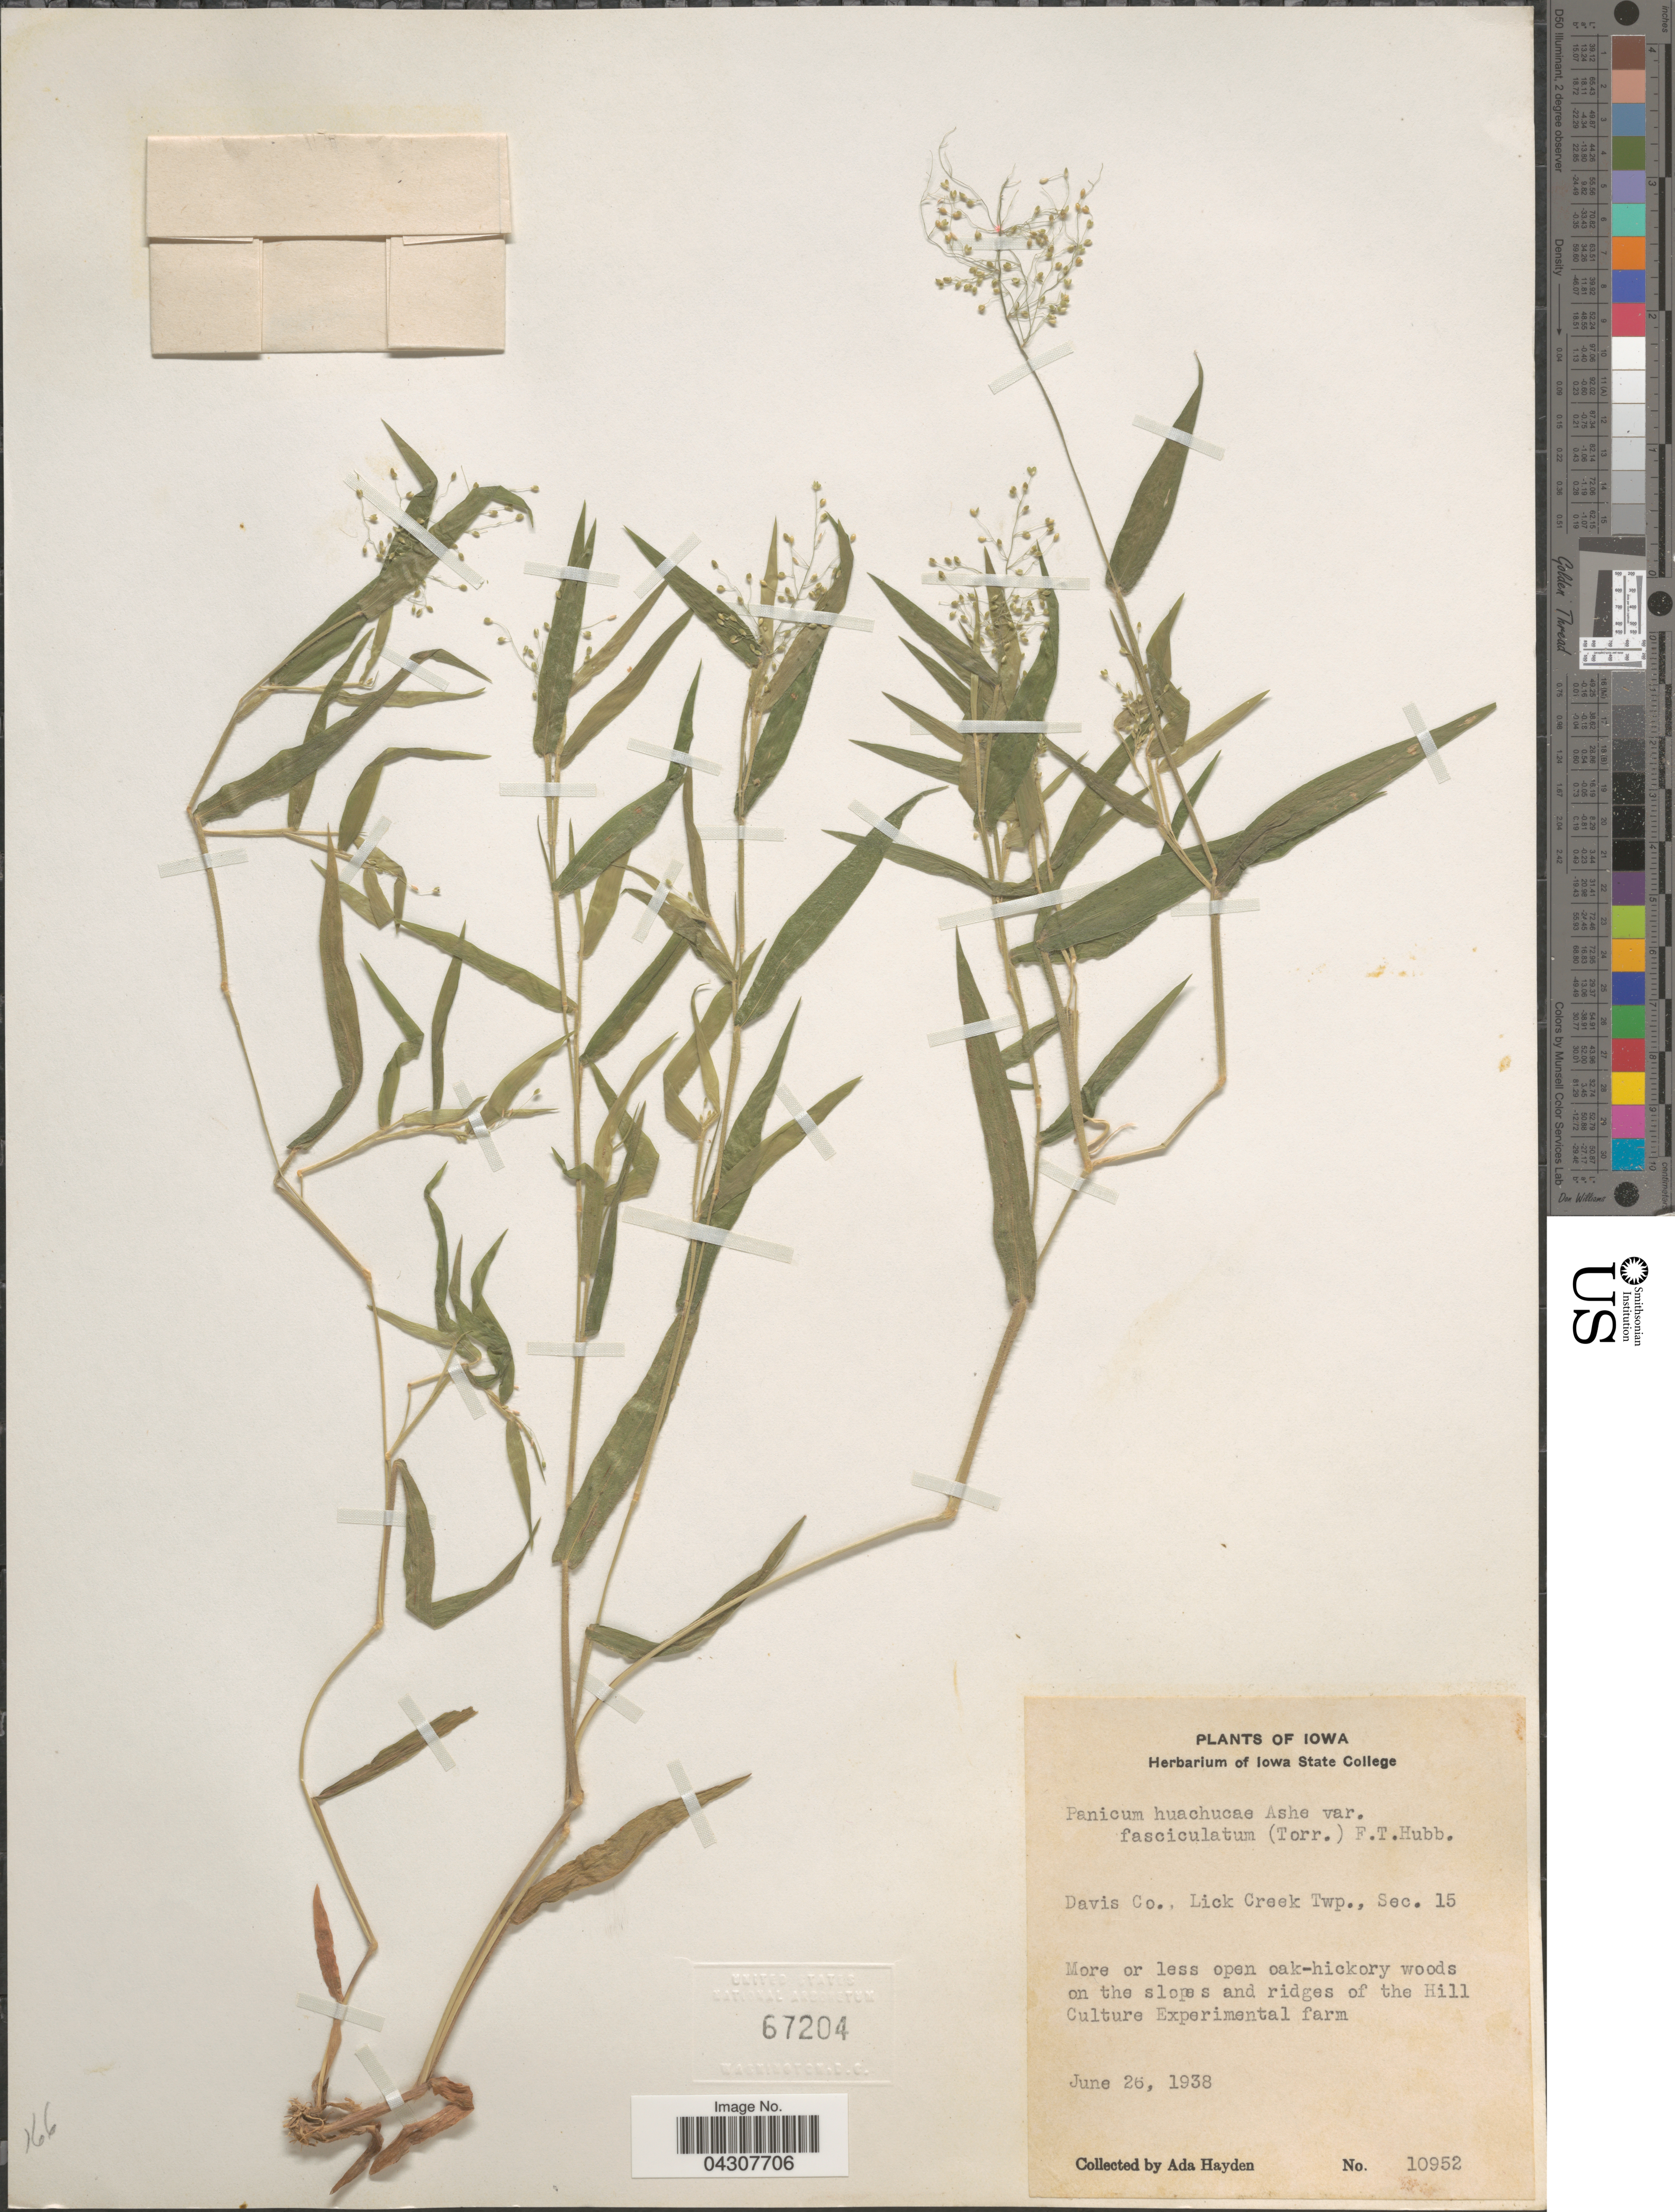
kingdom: Plantae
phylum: Tracheophyta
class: Liliopsida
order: Poales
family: Poaceae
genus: Dichanthelium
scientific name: Dichanthelium acuminatum var. acuminatum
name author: (Sw.) Gould & C.A. Clark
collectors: Ada Hayden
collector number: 10952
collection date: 1938-06-26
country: United States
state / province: Iowa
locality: Davis Co., Lick Creek Twp., Sec. 15.